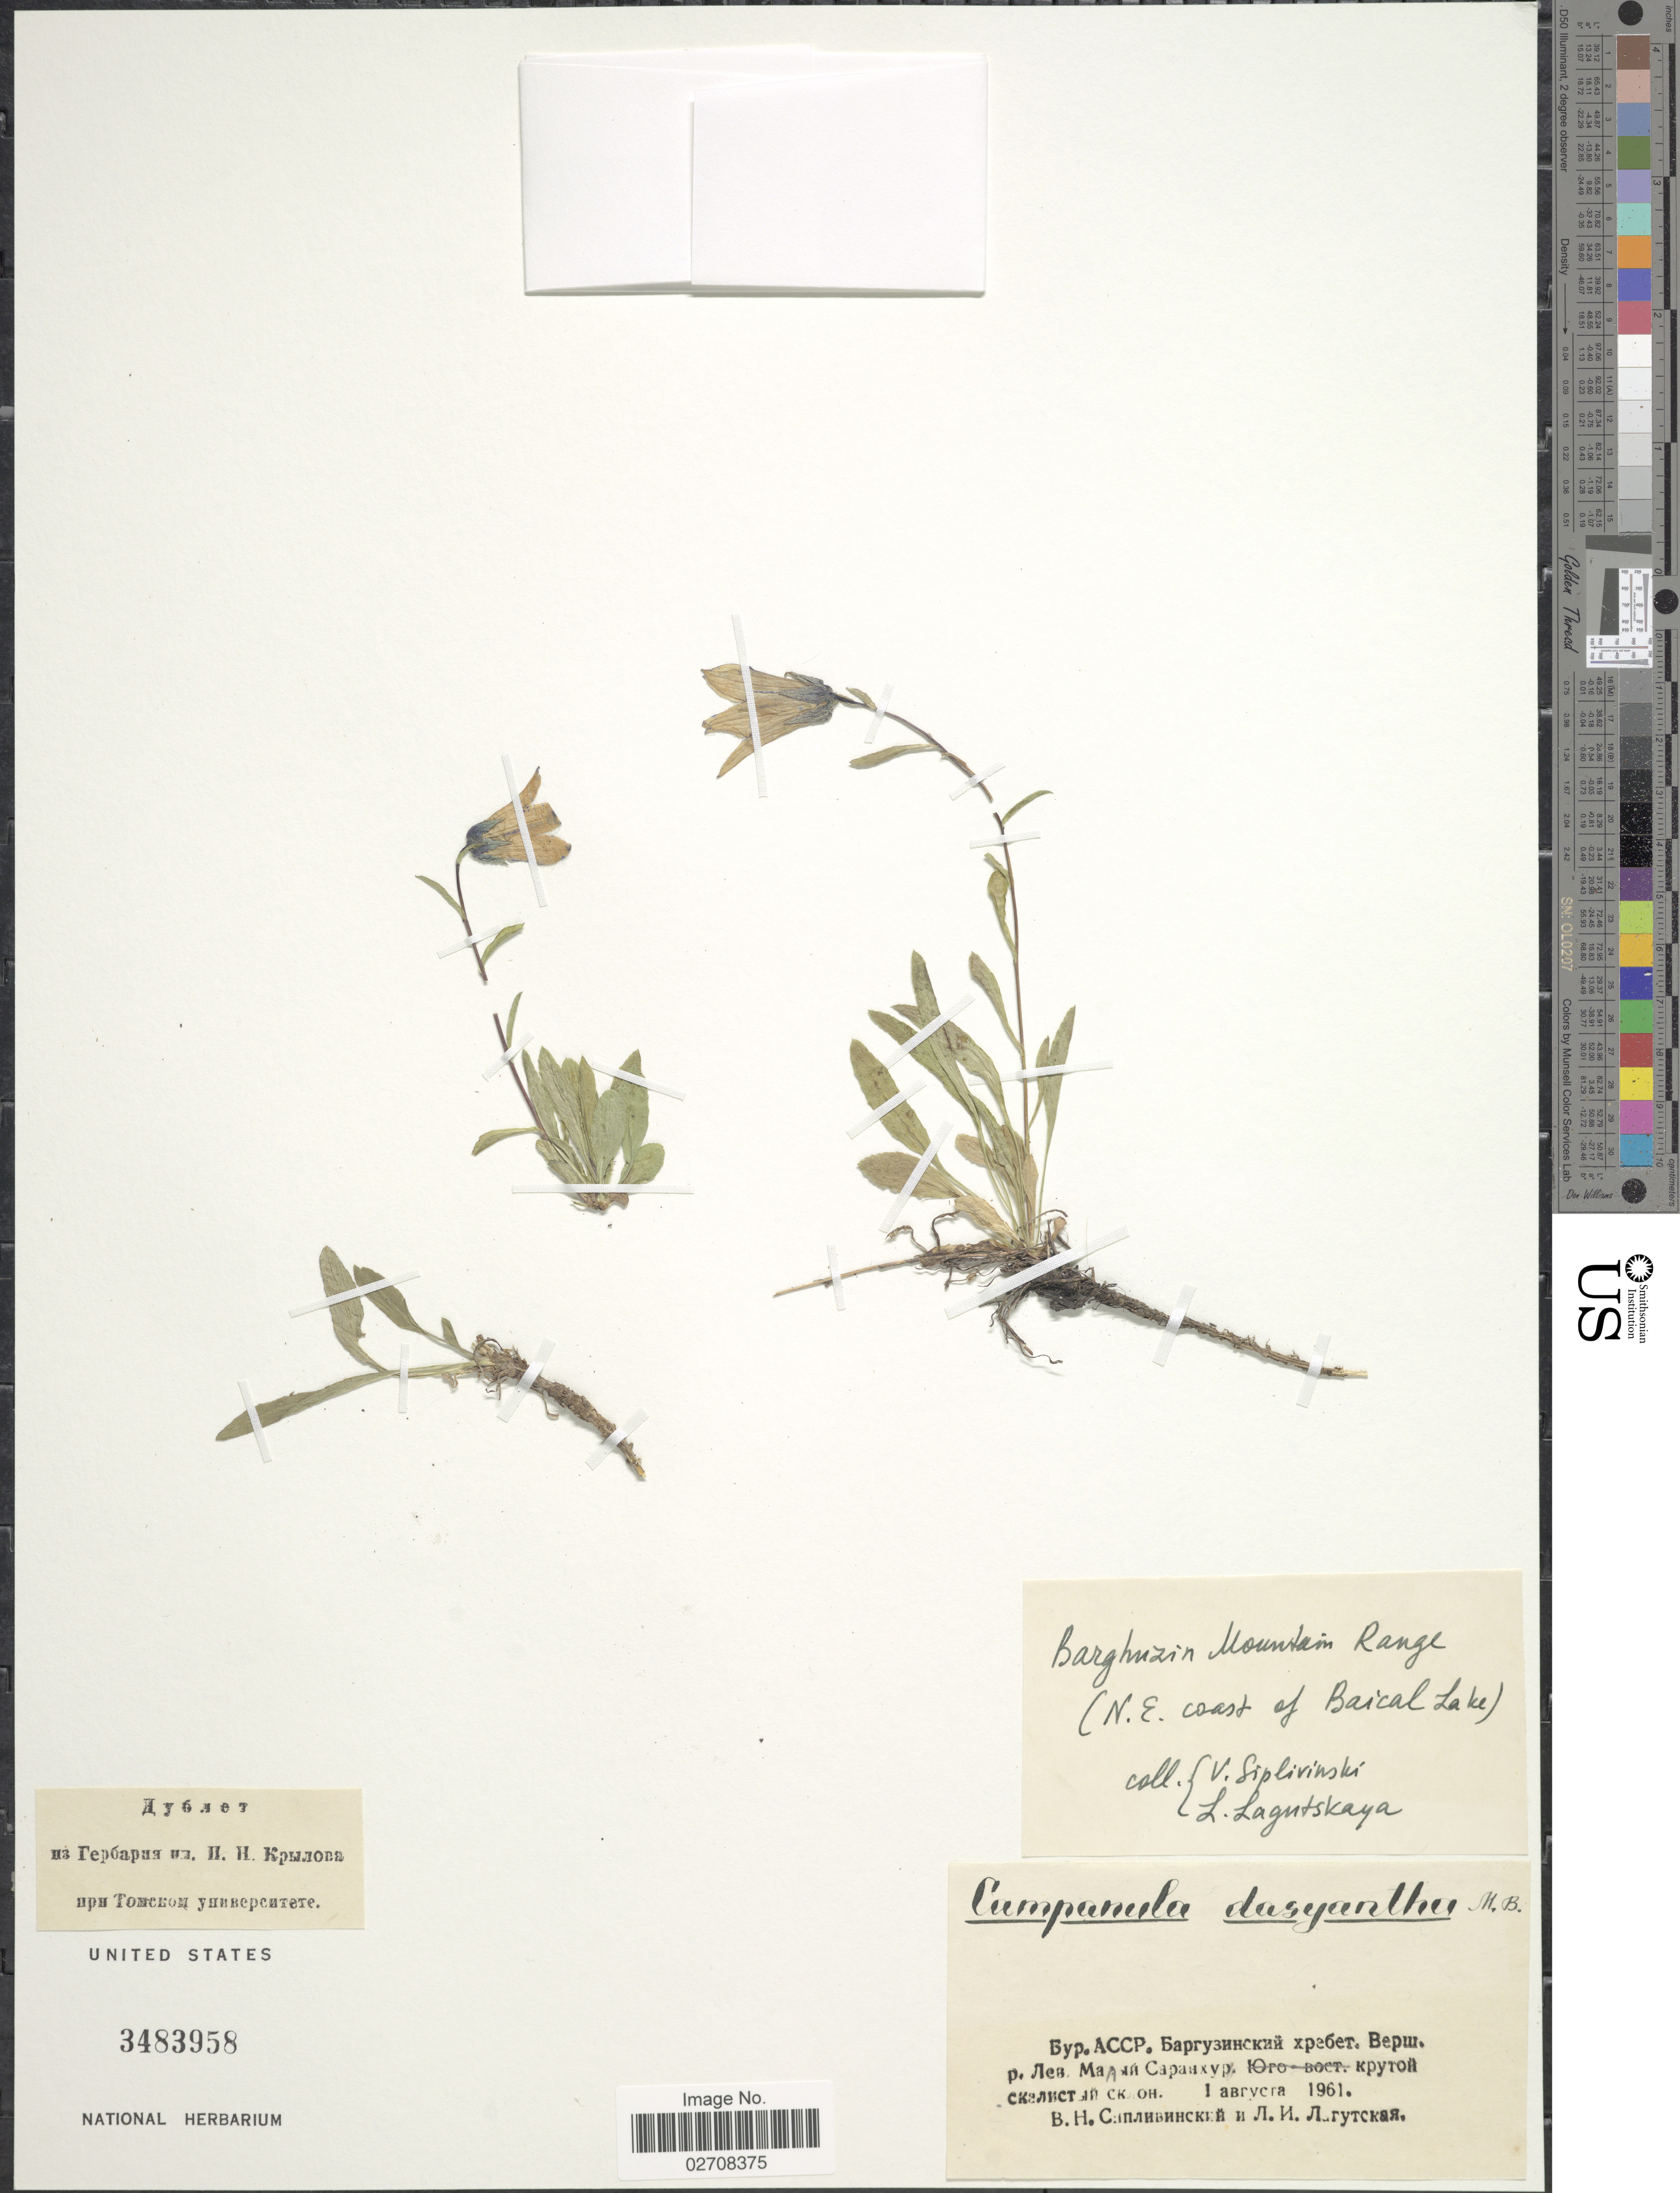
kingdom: Plantae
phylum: Tracheophyta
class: Magnoliopsida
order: Asterales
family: Campanulaceae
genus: Campanula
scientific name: Campanula dasyantha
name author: M. Bieb.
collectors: V. N. Siplivinsky & L. Lagutskaya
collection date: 1961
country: Russian Federation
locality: Barghuzin Mountain Range (N.E. coast of Baical Lake).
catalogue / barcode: US 3483958